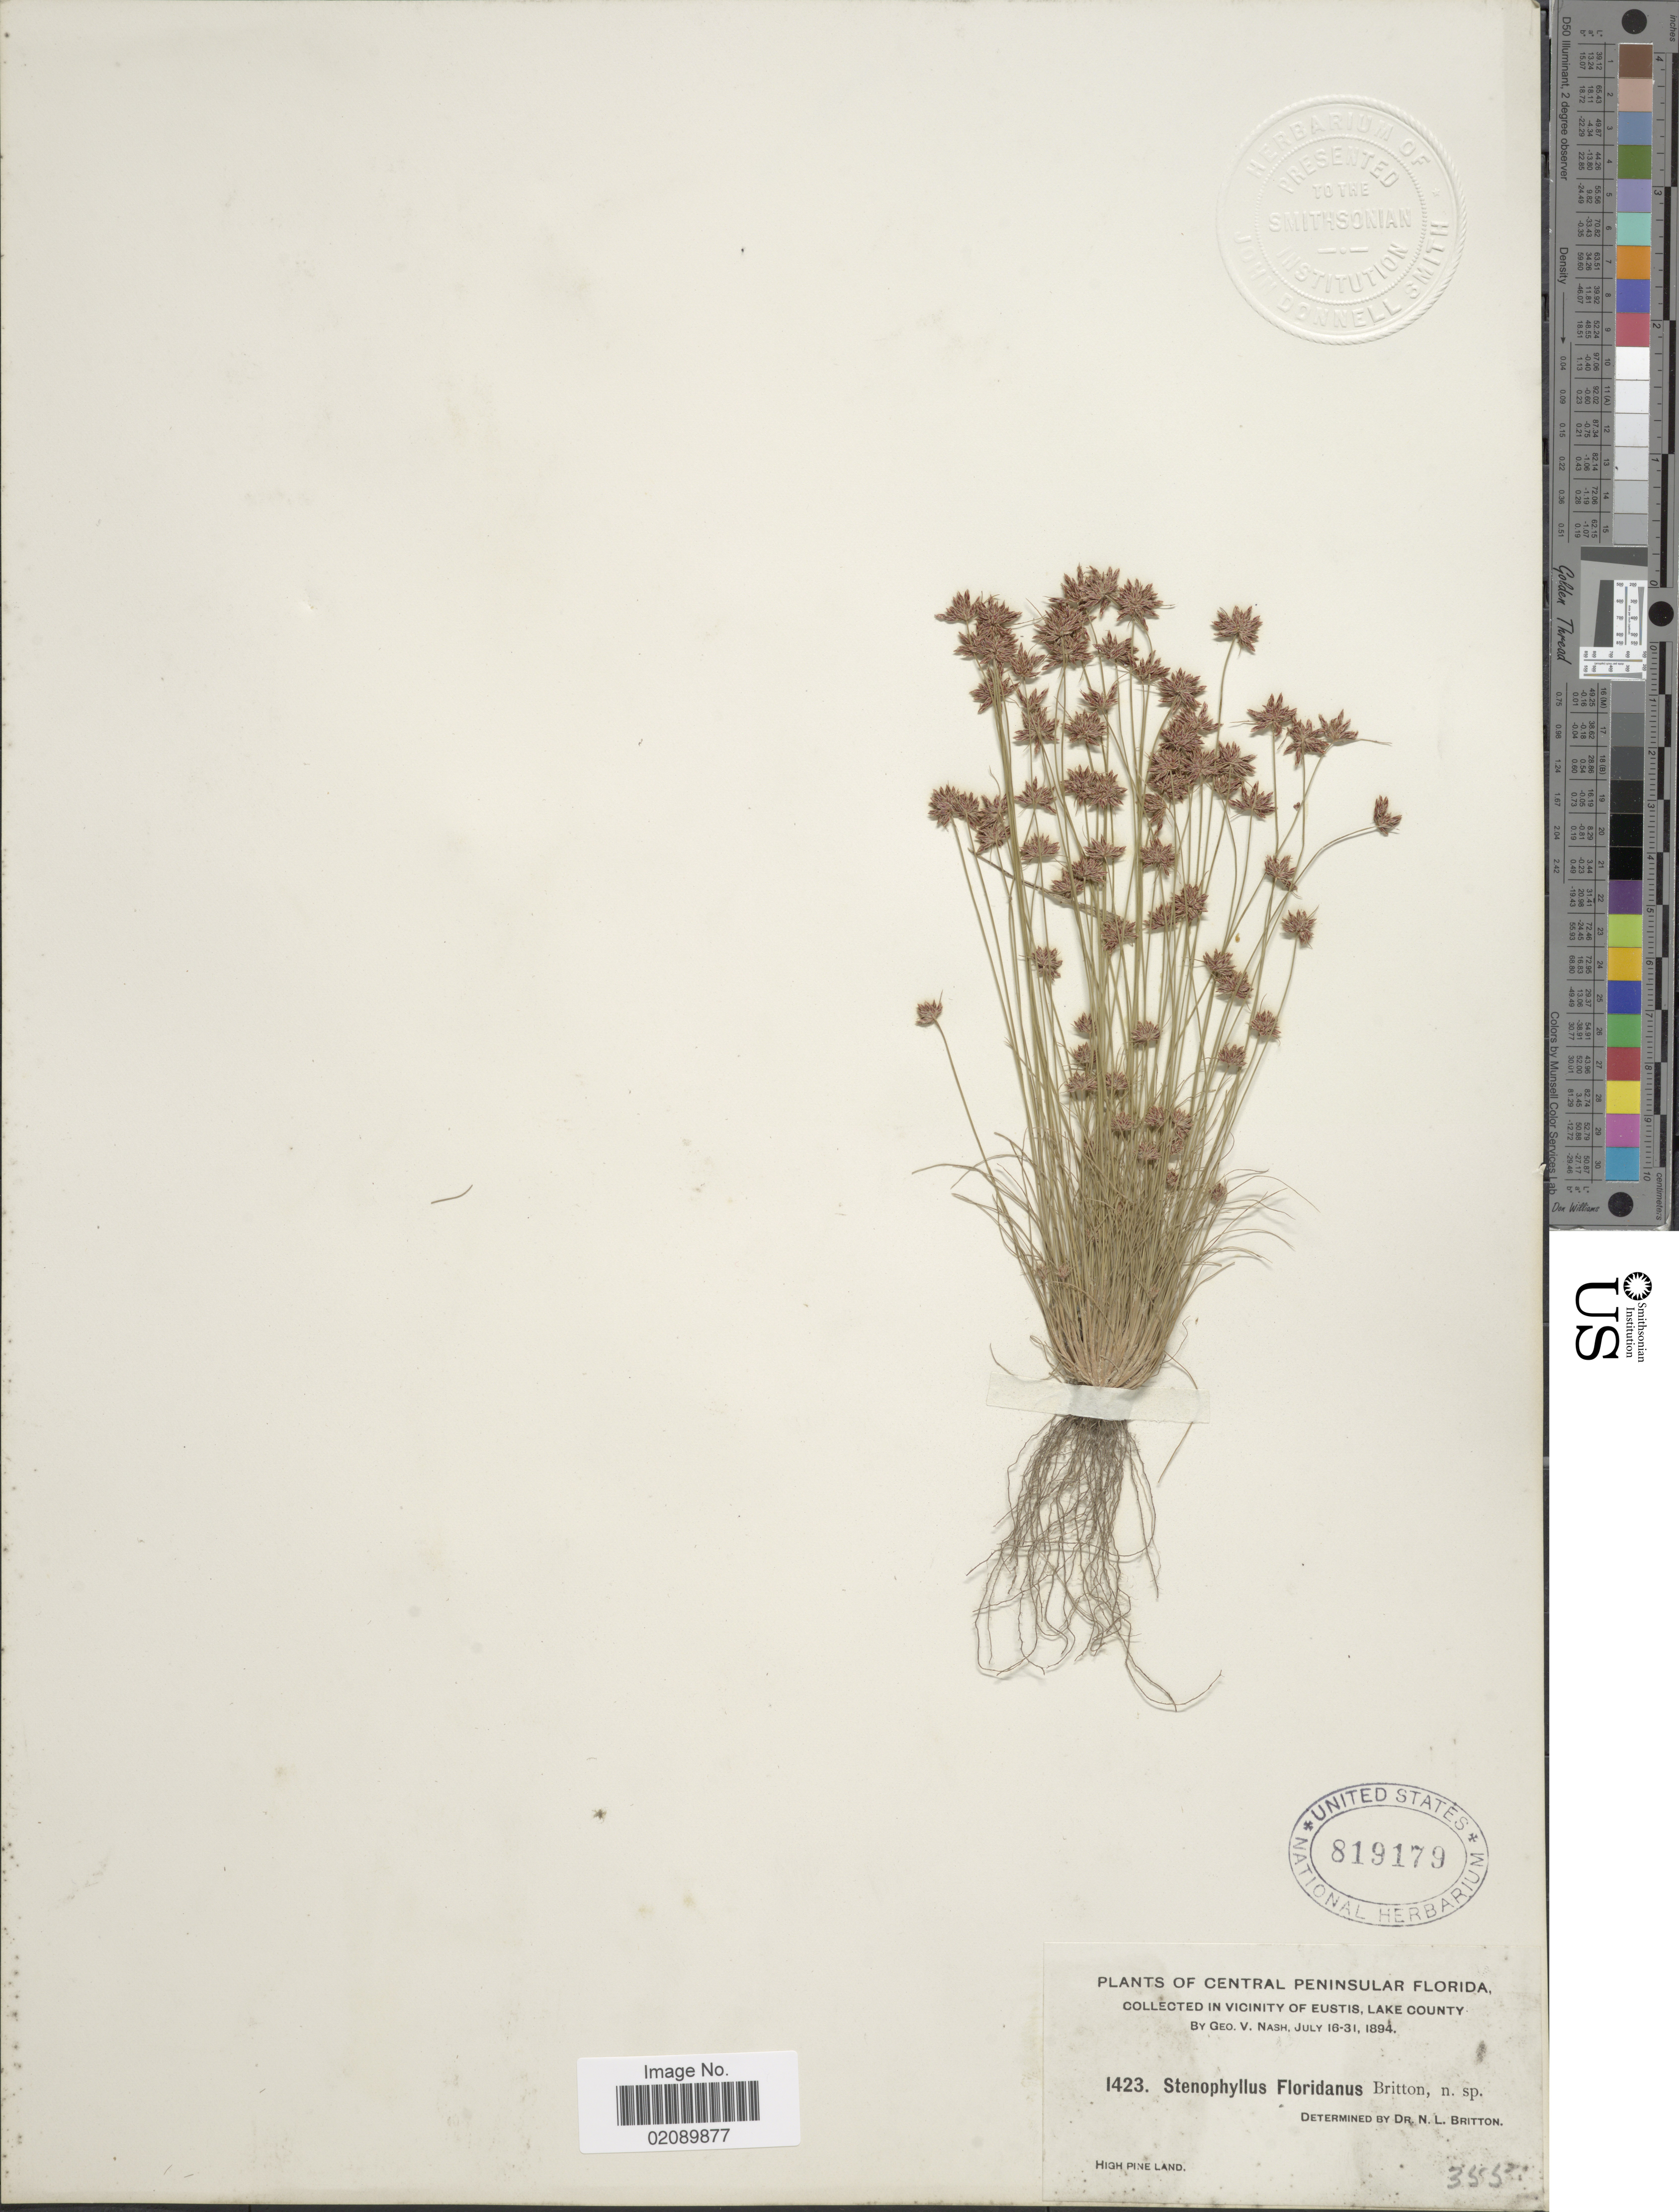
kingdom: Plantae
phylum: Tracheophyta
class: Liliopsida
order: Poales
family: Cyperaceae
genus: Bulbostylis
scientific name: Bulbostylis barbata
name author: (Rottb.) C.B. Clarke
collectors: G. V. Nash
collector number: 1423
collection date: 1894-07-16/1894-07-31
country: United States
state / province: Florida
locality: Central Peninsular Florida. In Vicinity of Eustis, Lake County. High Pine Land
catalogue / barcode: US 819179